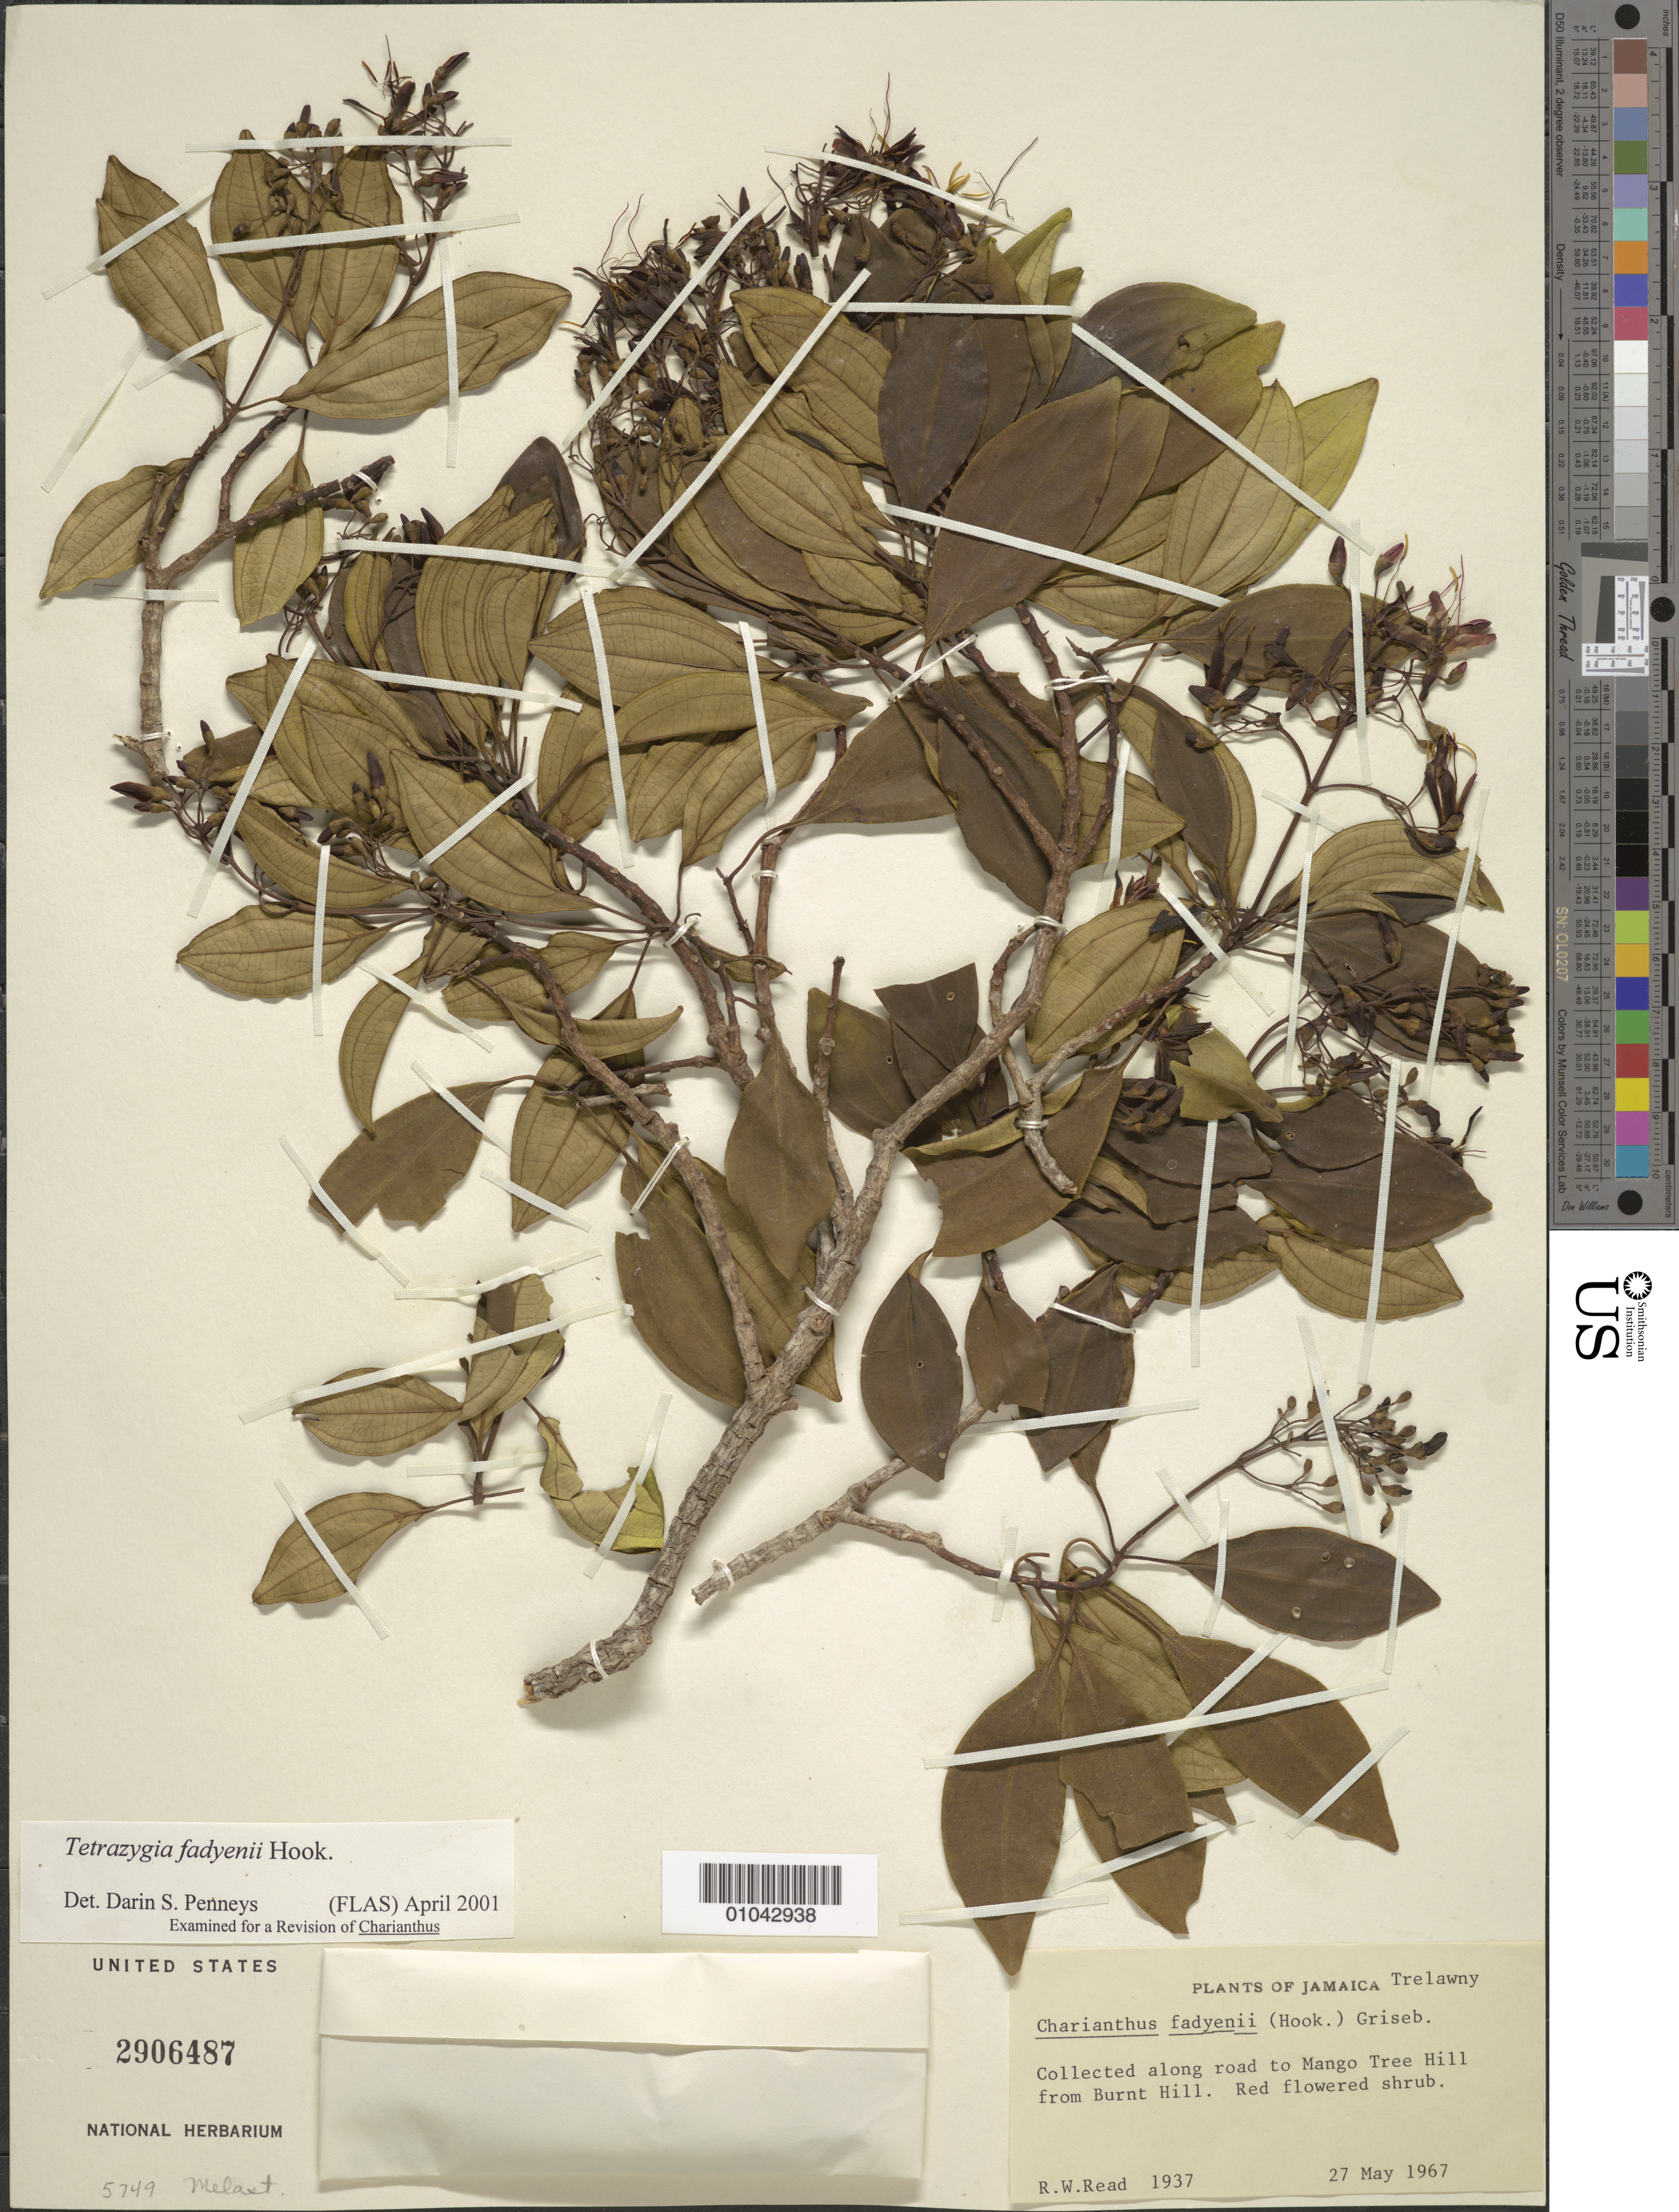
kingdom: Plantae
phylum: Tracheophyta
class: Magnoliopsida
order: Myrtales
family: Melastomataceae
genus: Tetrazygia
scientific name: Tetrazygia fadyenii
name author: Hook.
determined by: Penneys, D. S.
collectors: R. W. Read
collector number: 1937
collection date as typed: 27 May 1967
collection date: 1967-05-27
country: Jamaica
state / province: Trelawny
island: Jamaica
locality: Road to Mango Tree Hill from Burnt Hill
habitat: Along road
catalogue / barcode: US 2906487